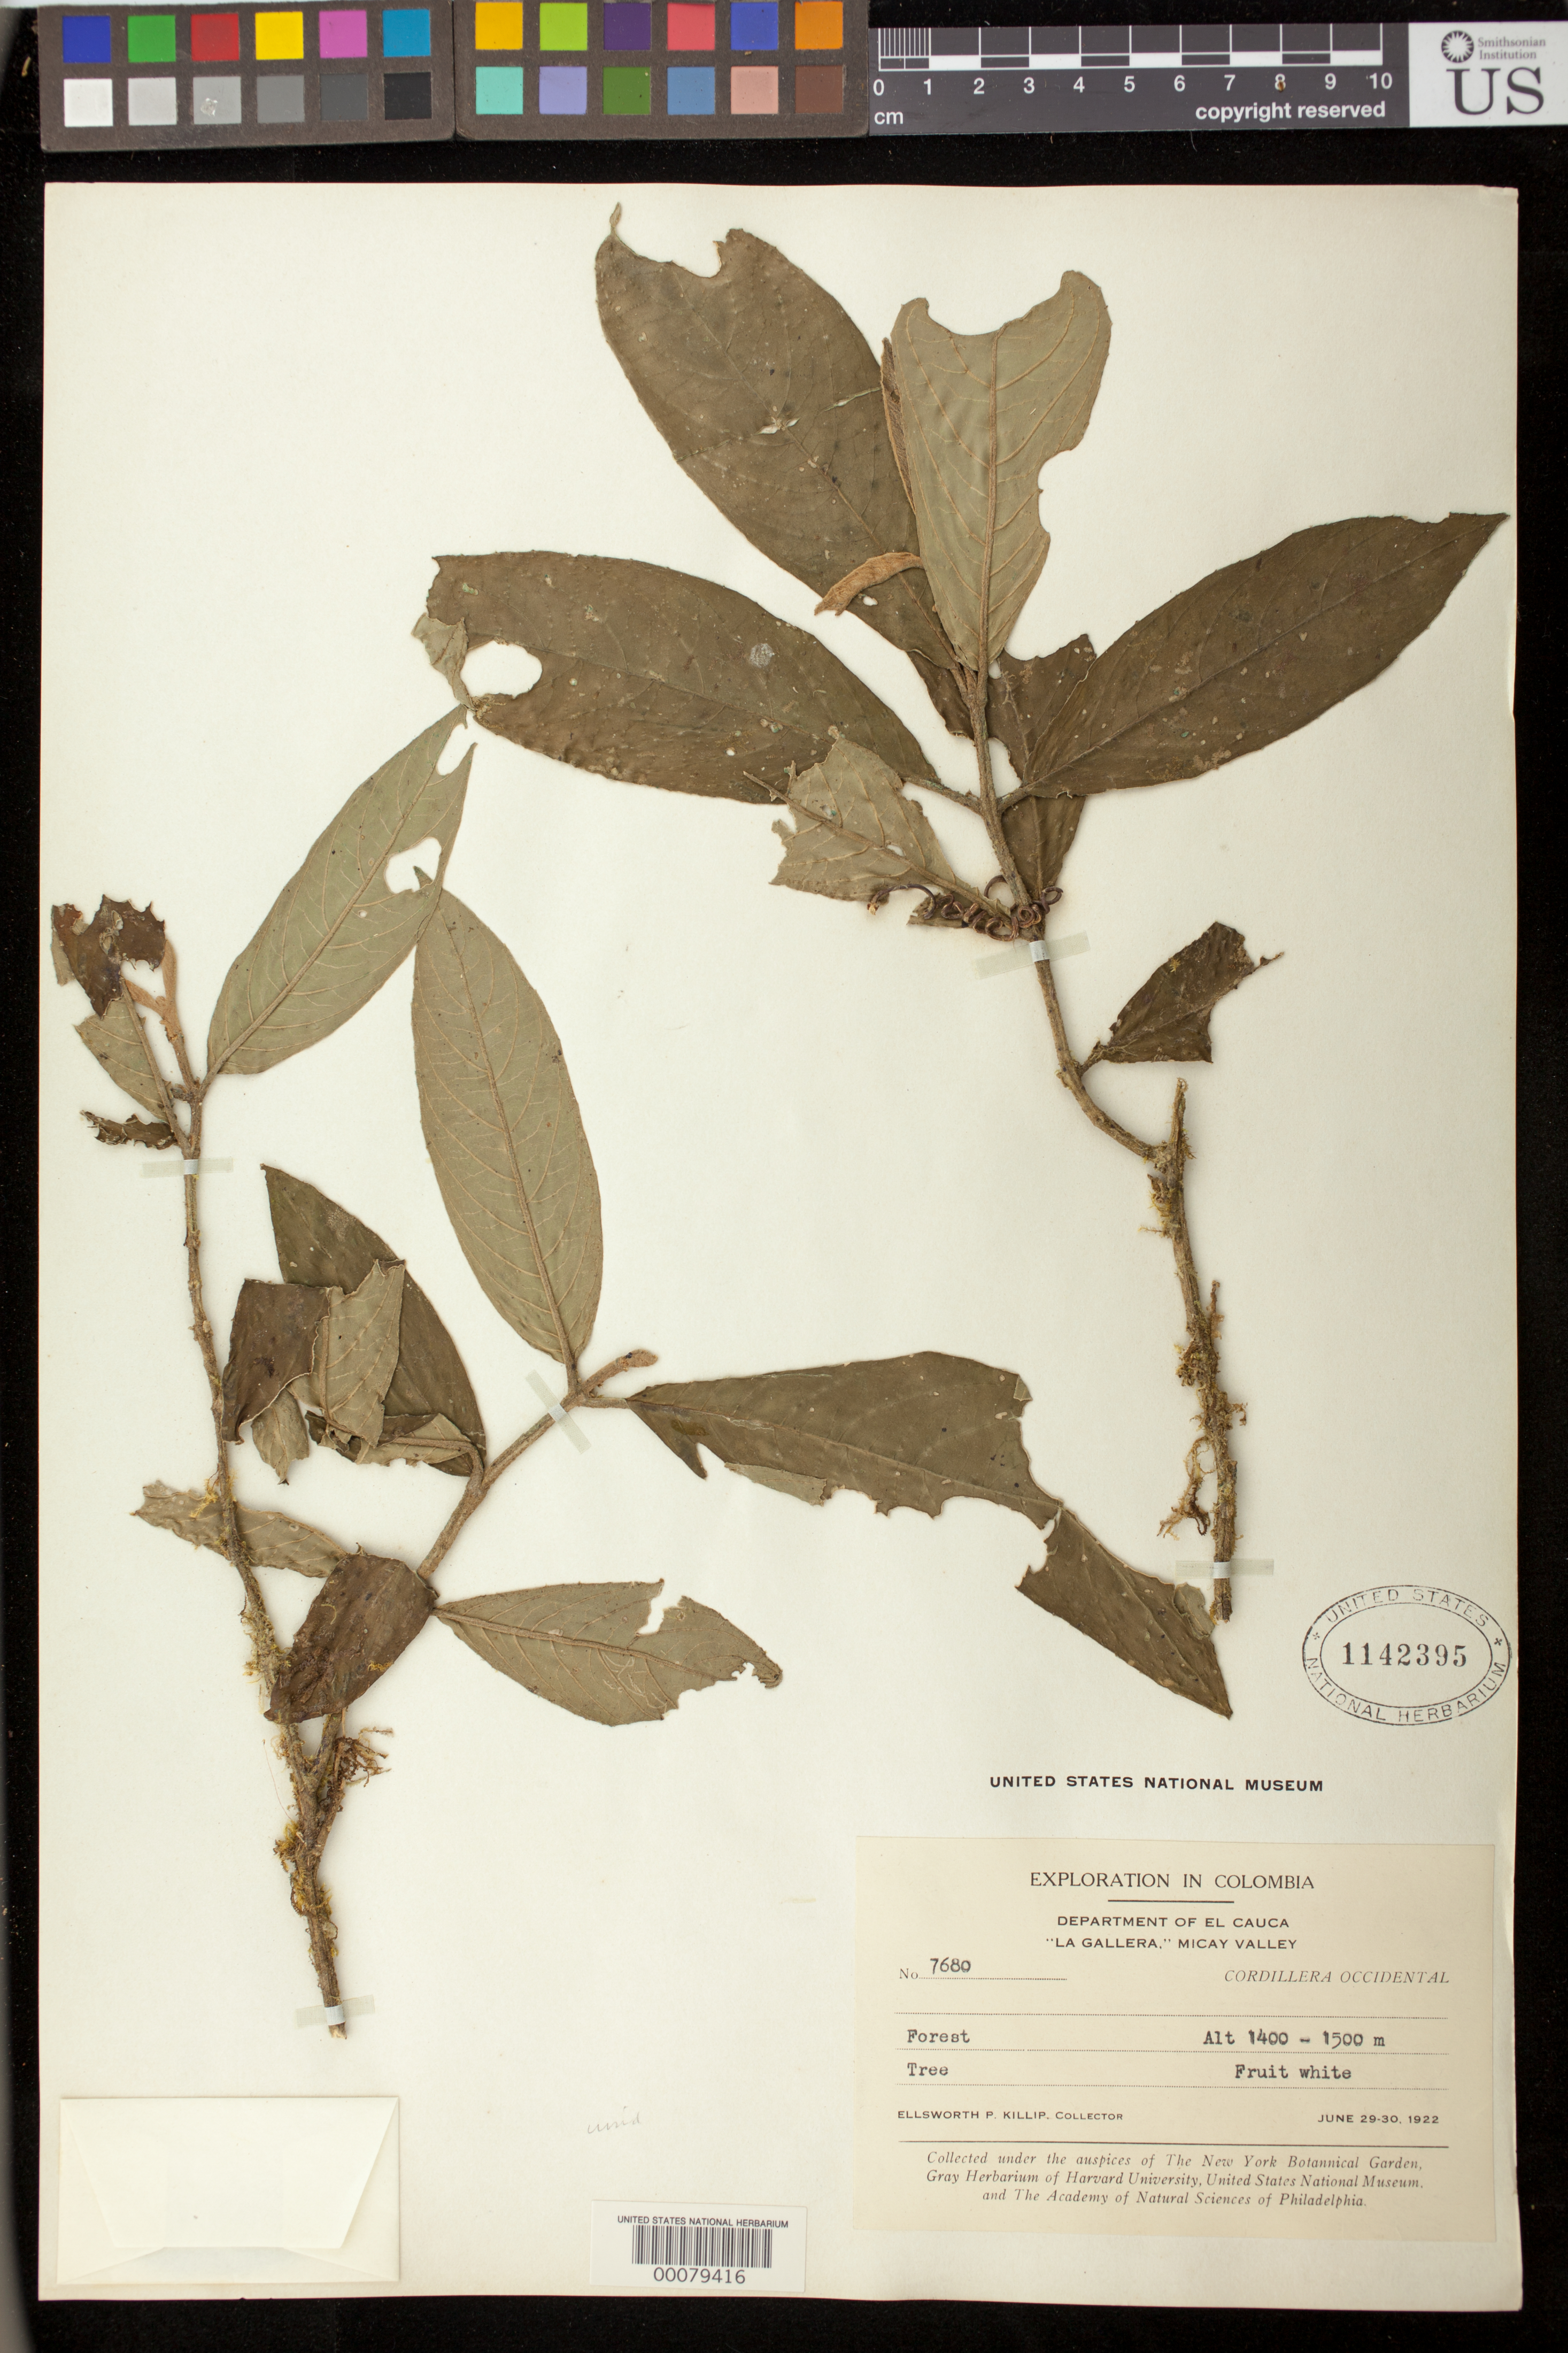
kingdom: Plantae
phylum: Tracheophyta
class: Magnoliopsida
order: Lamiales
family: Gesneriaceae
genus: Besleria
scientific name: Besleria sp.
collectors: E. P. Killip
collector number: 7680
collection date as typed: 29-30 Jun 1922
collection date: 1922-06-29/1922-06-30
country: Colombia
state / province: Cauca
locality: La Gallera,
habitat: Forest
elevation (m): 1400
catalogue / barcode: US 1142395